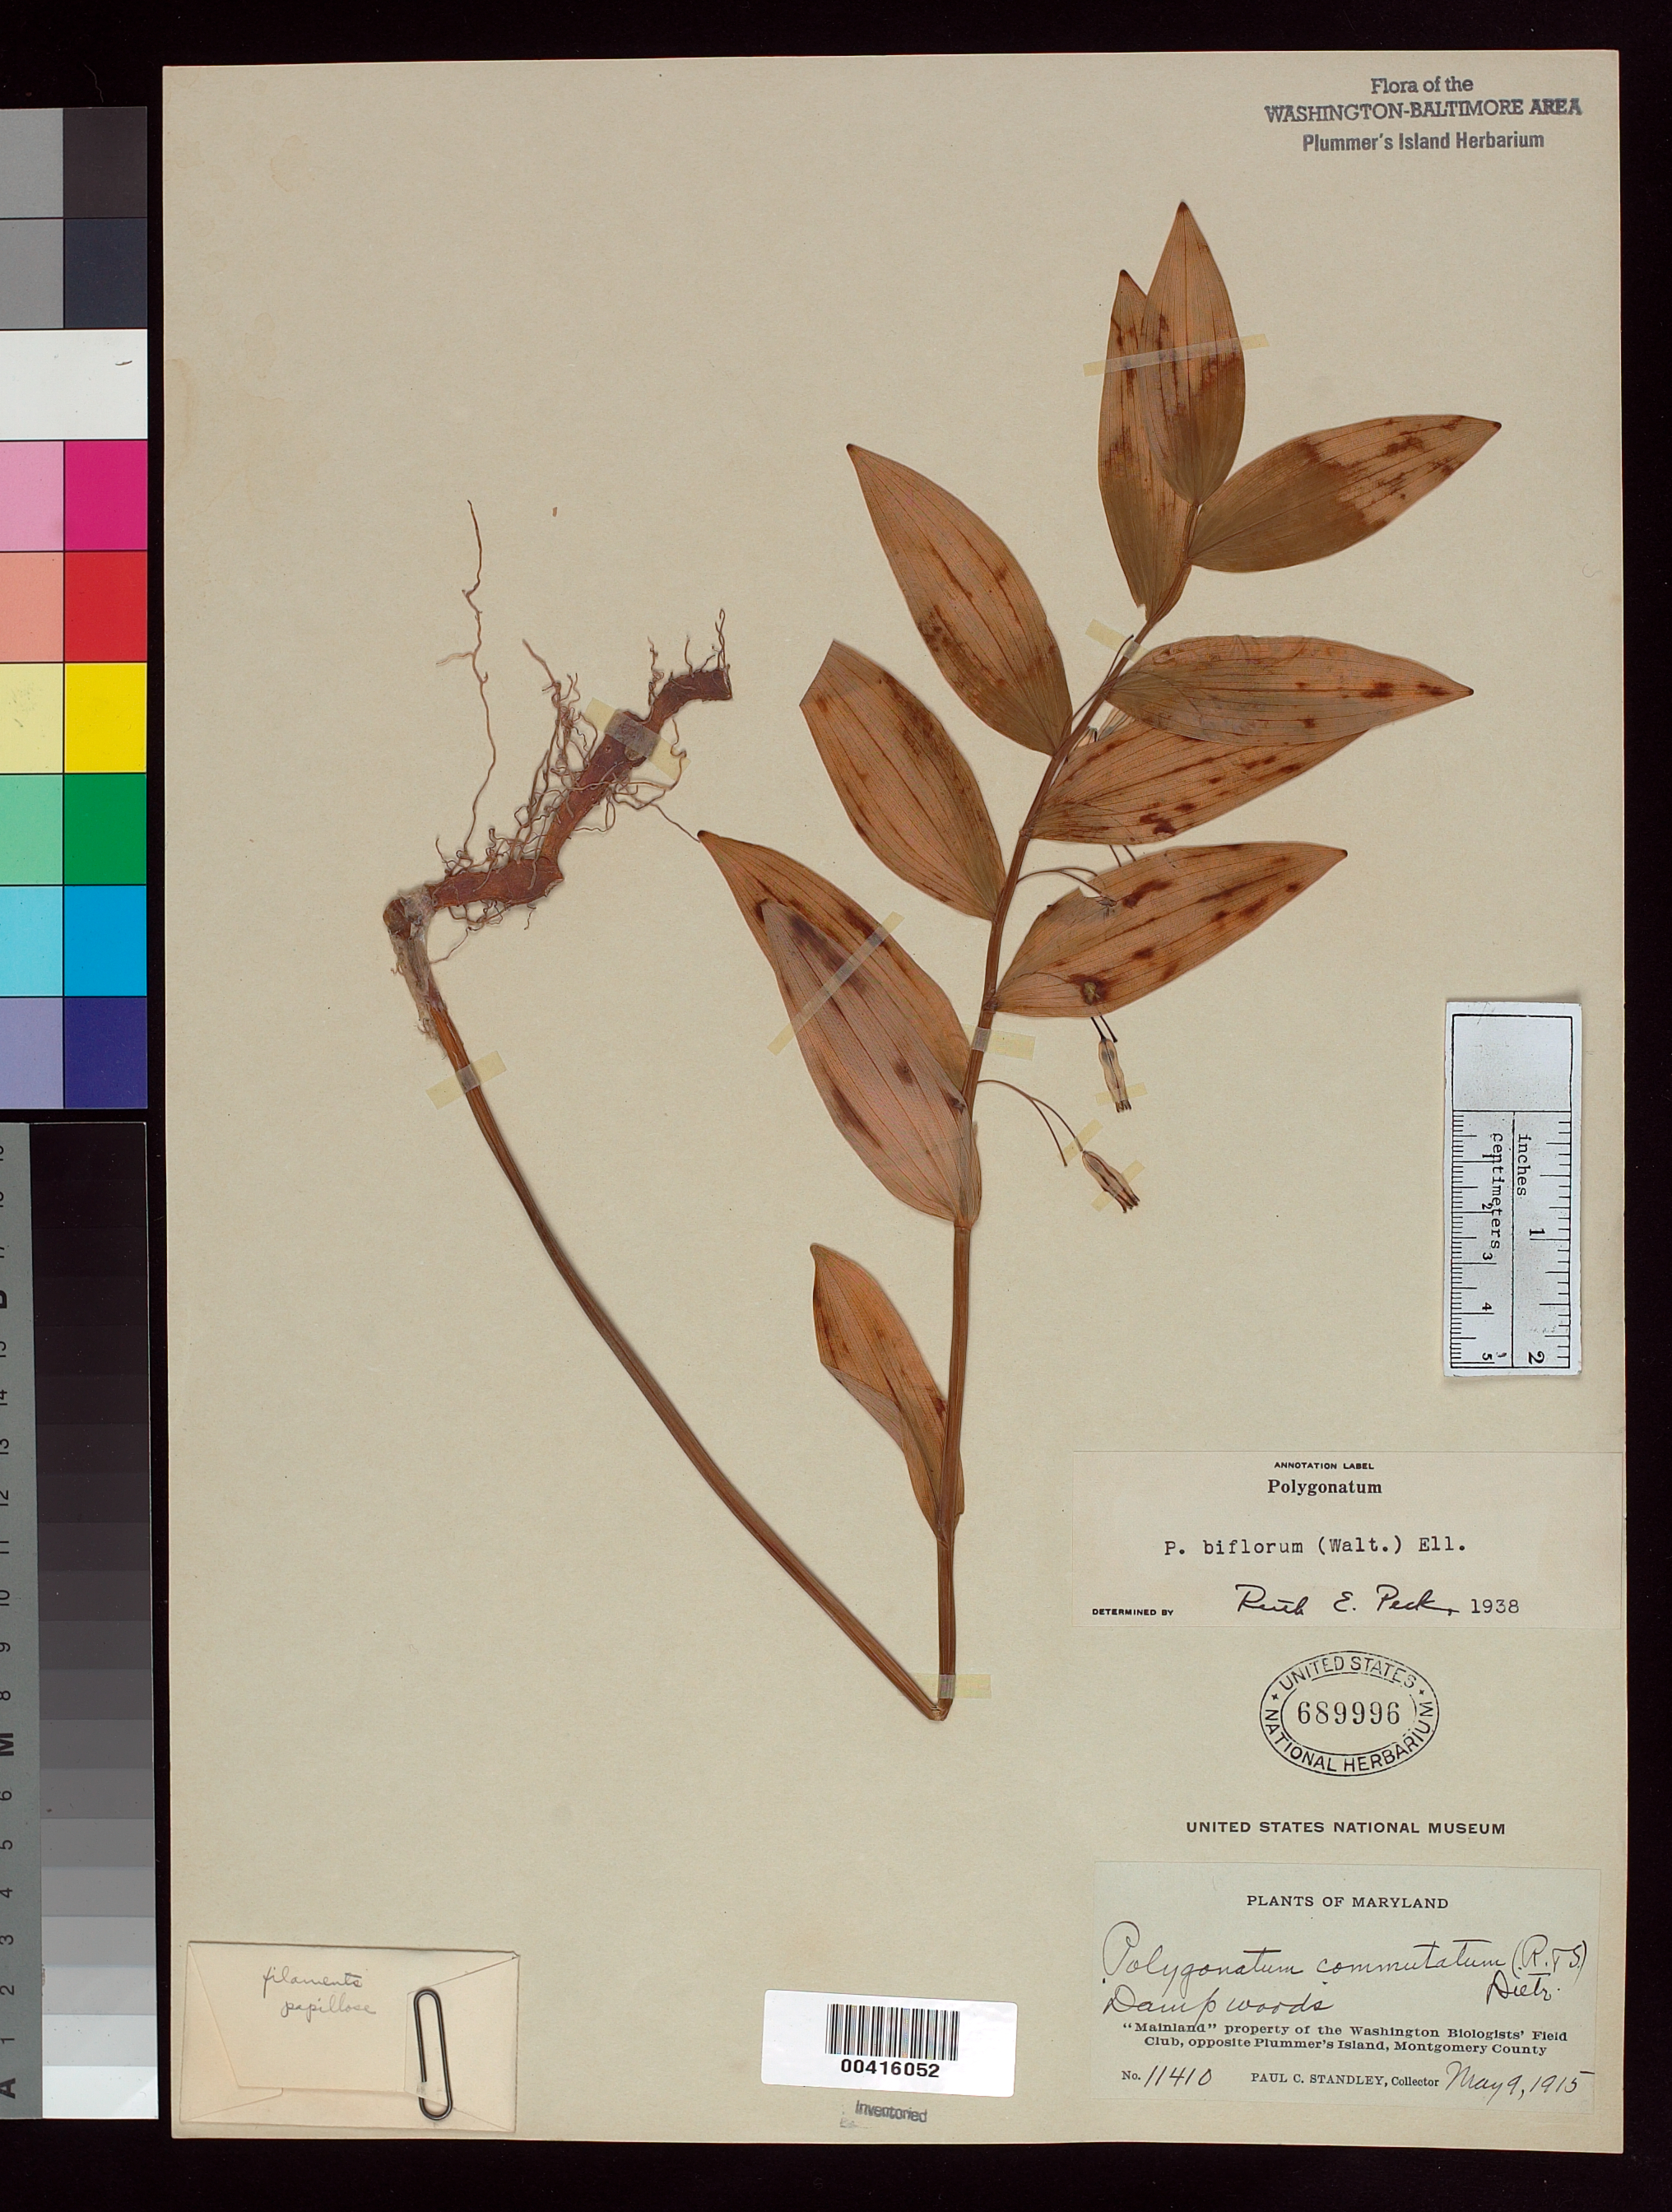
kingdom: Plantae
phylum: Tracheophyta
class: Liliopsida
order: Asparagales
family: Asparagaceae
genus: Polygonatum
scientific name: Polygonatum biflorum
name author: (Walter) Elliott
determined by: Peck, R. E.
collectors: P. C. Standley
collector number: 11410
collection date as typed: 09 May 1915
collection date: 1915-05-09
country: United States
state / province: Maryland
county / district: Montgomery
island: Plummers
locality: Plummer's Island C. & O. Canal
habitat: Damp woods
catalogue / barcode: US 689996